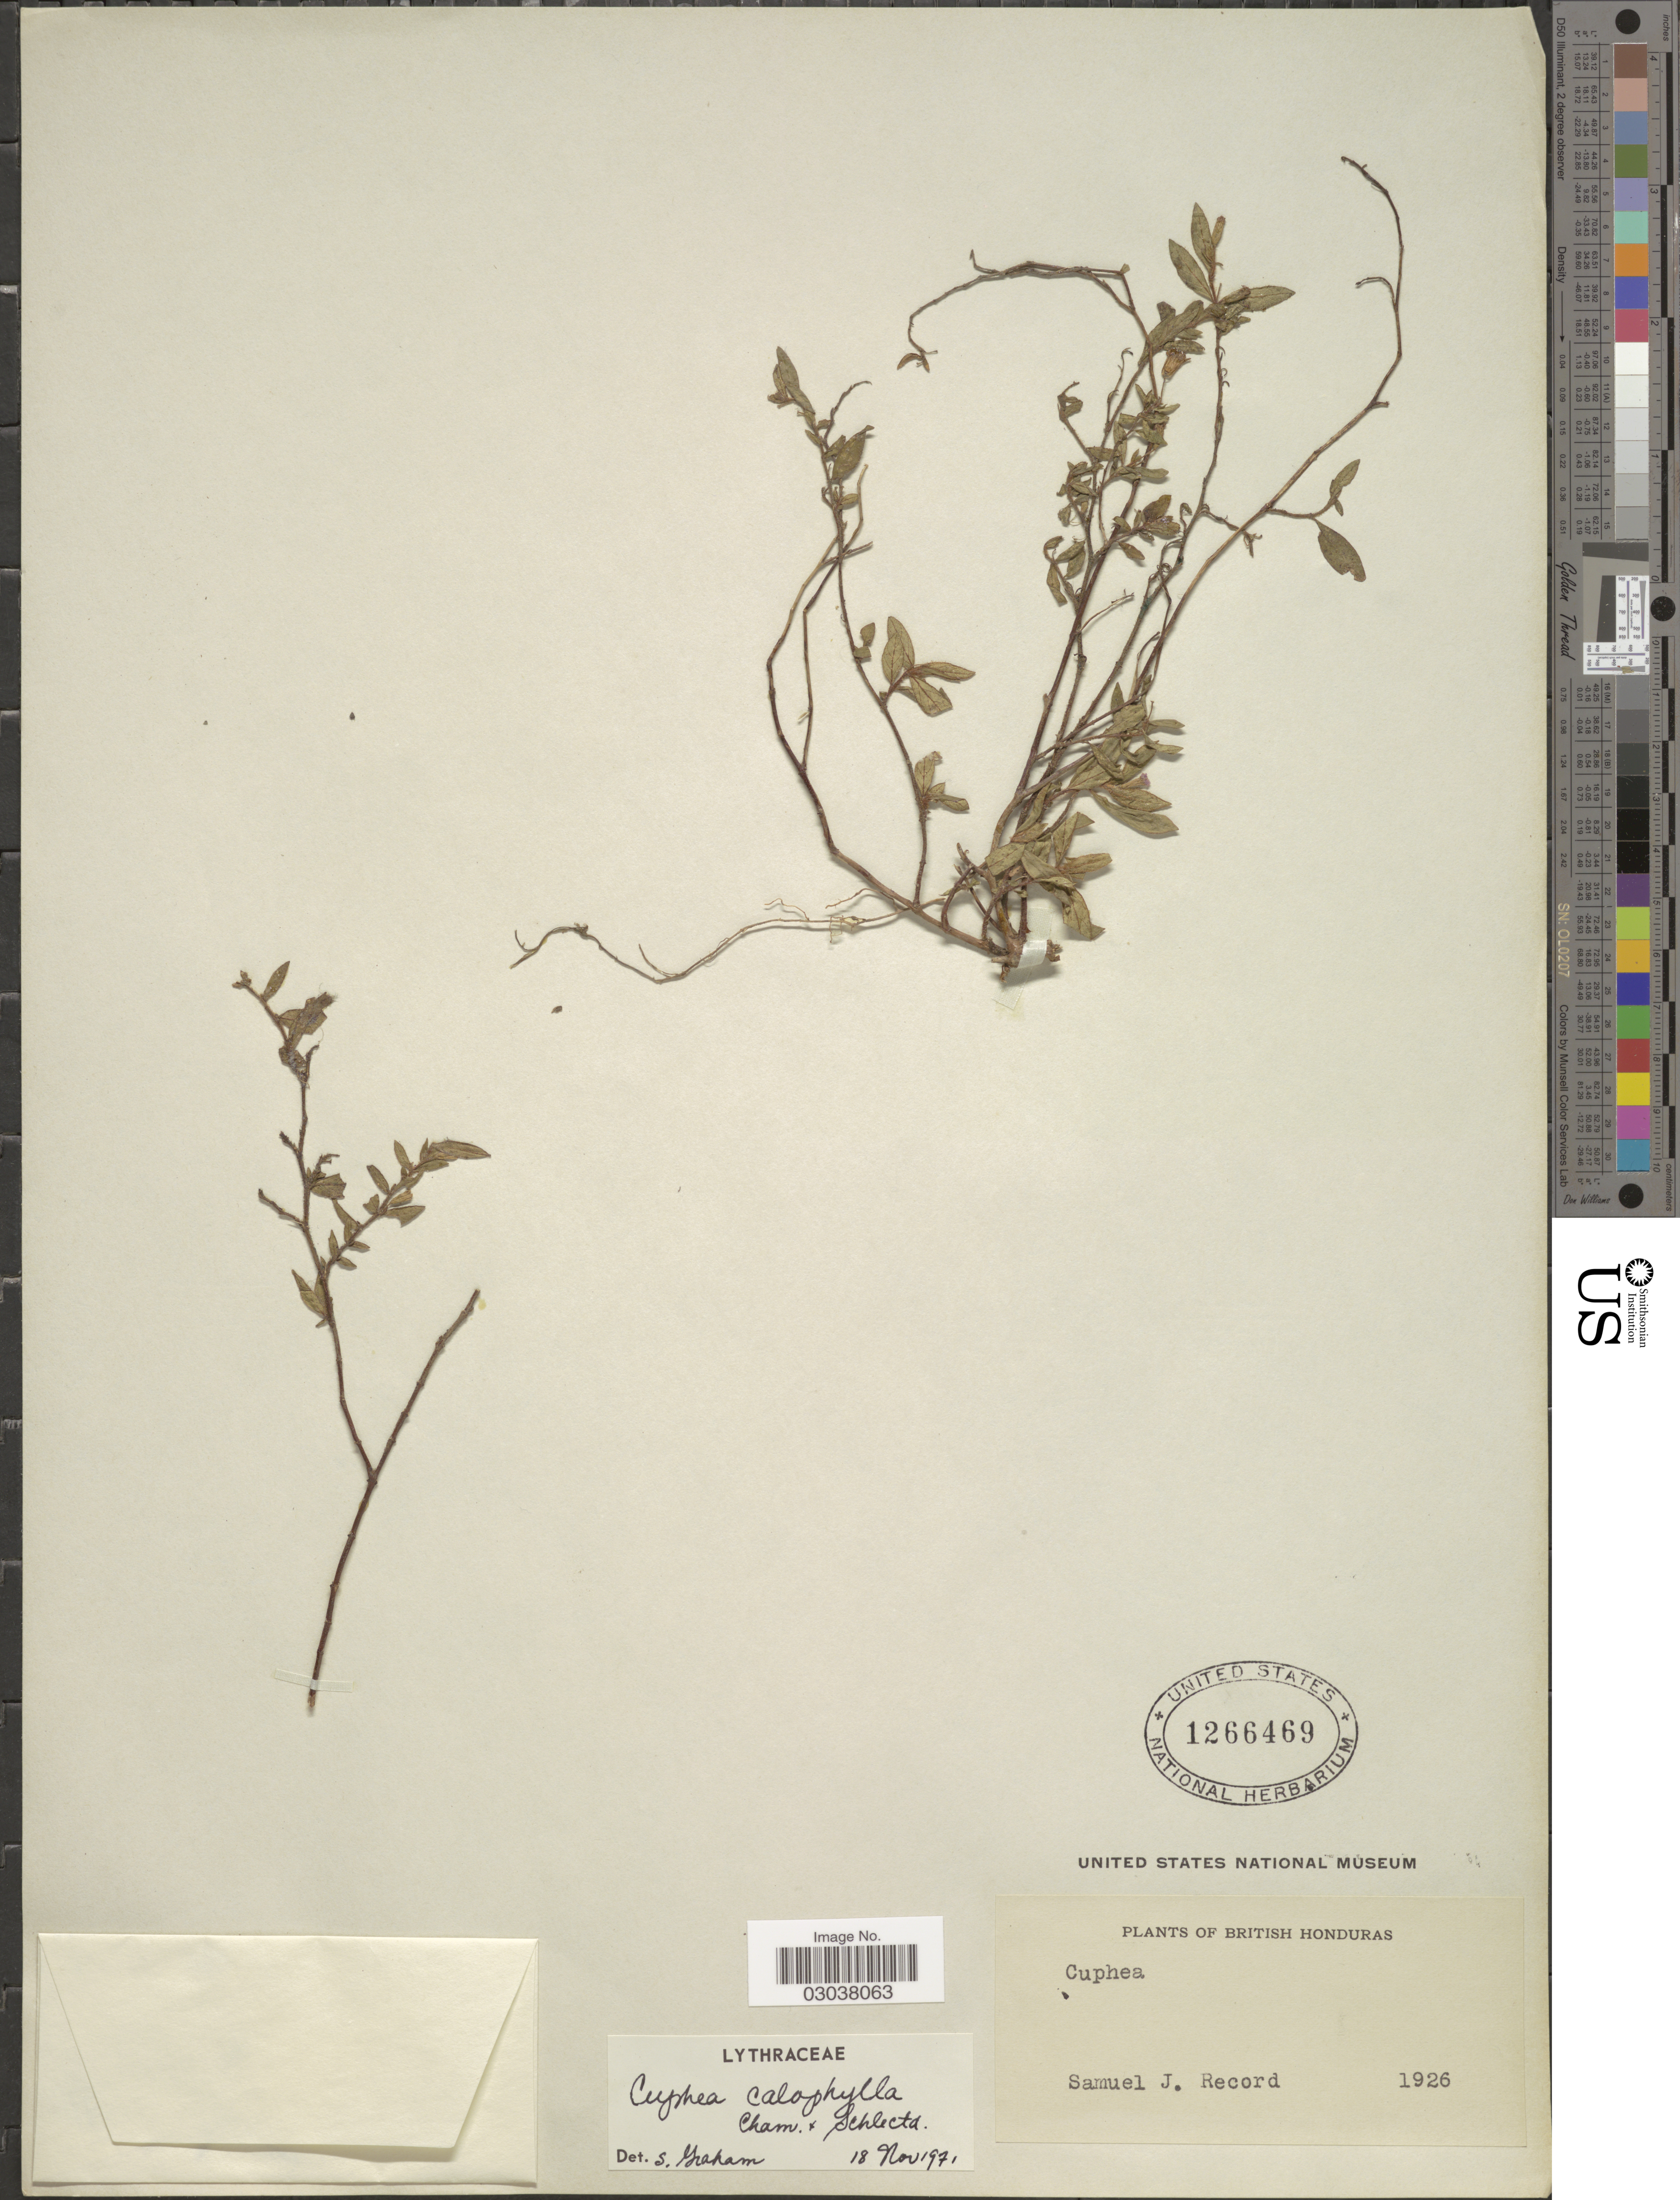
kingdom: Plantae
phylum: Tracheophyta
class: Magnoliopsida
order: Myrtales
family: Lythraceae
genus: Cuphea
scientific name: Cuphea calophylla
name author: Cham. & Schltdl.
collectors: S. J. Record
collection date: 1926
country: Belize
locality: British Honduras.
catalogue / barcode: US 1266469